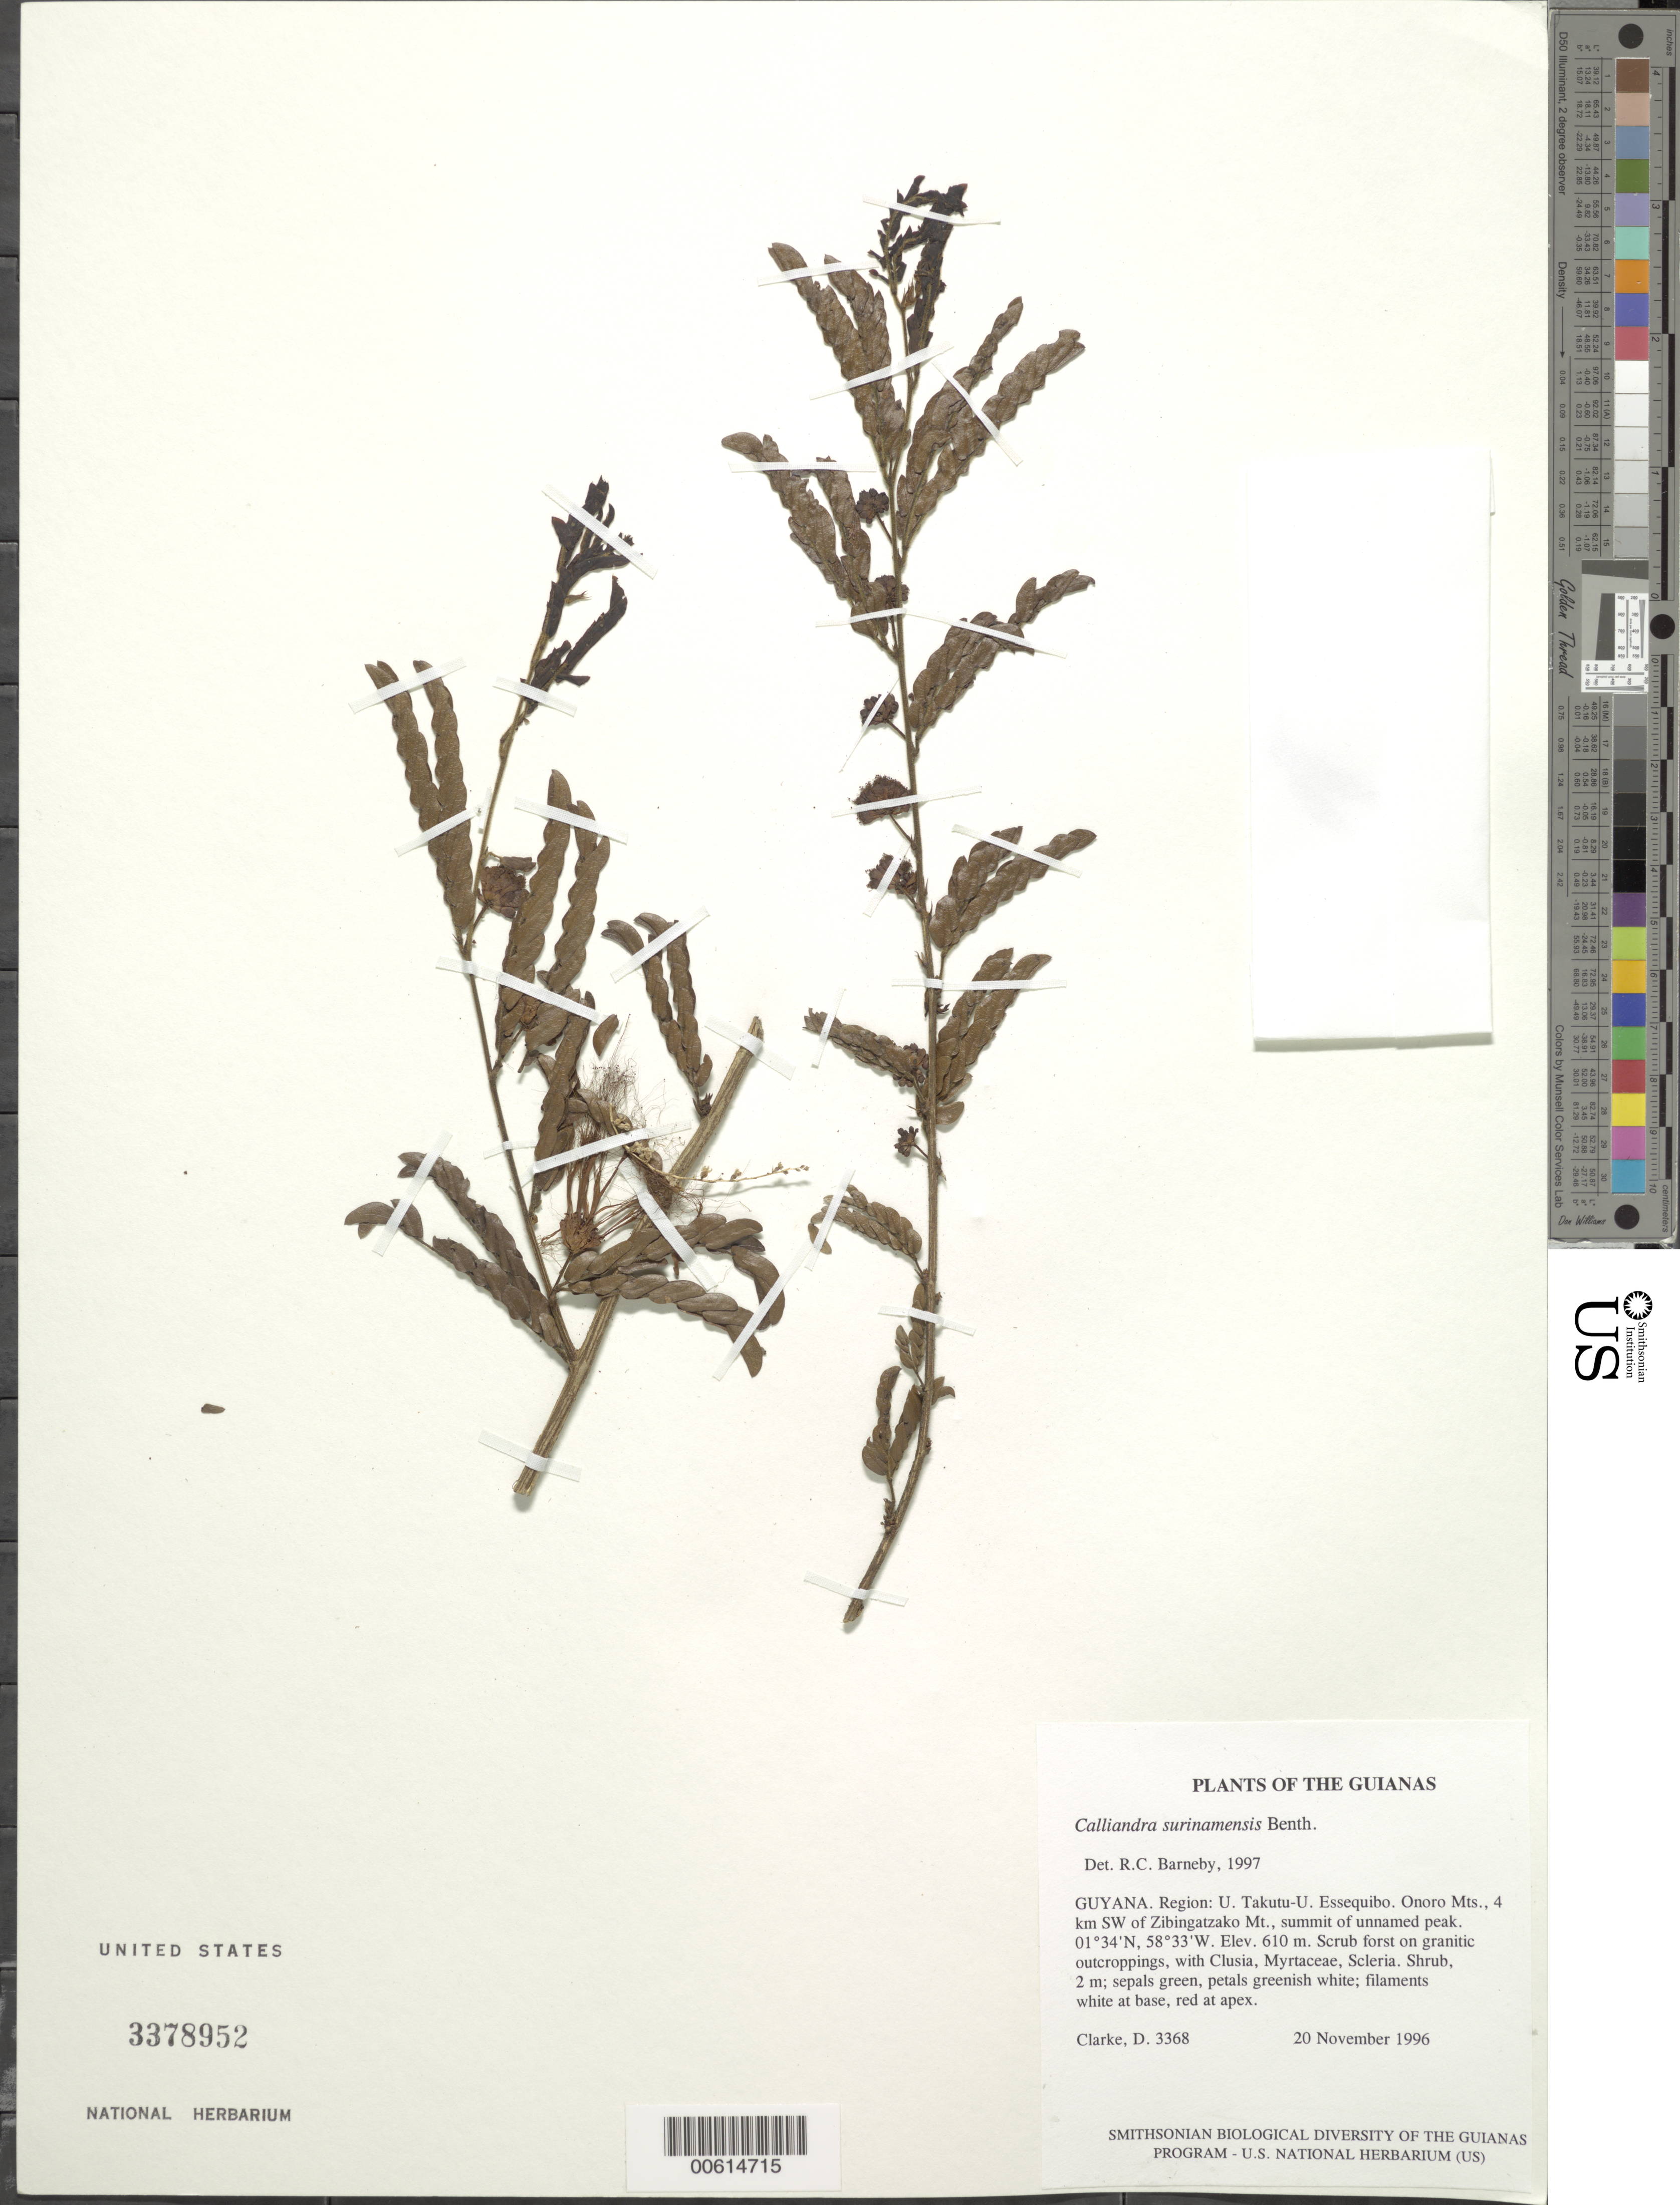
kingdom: Plantae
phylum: Tracheophyta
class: Magnoliopsida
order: Fabales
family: Fabaceae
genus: Calliandra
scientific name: Calliandra surinamensis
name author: Benth.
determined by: Barneby, Rupert C., (NY)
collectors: H. D. Clarke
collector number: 3368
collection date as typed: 20 November 1996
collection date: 1996-11-20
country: Guyana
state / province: U. Takutu-U. Essequibo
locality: Onoro Mts., 4 km SW of Zibingatzako Mt., summit of unnamed peak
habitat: Scrub forest on granitic outcroppings, with Clusia, Myrtaceae, Scleria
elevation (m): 610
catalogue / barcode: US 3378952